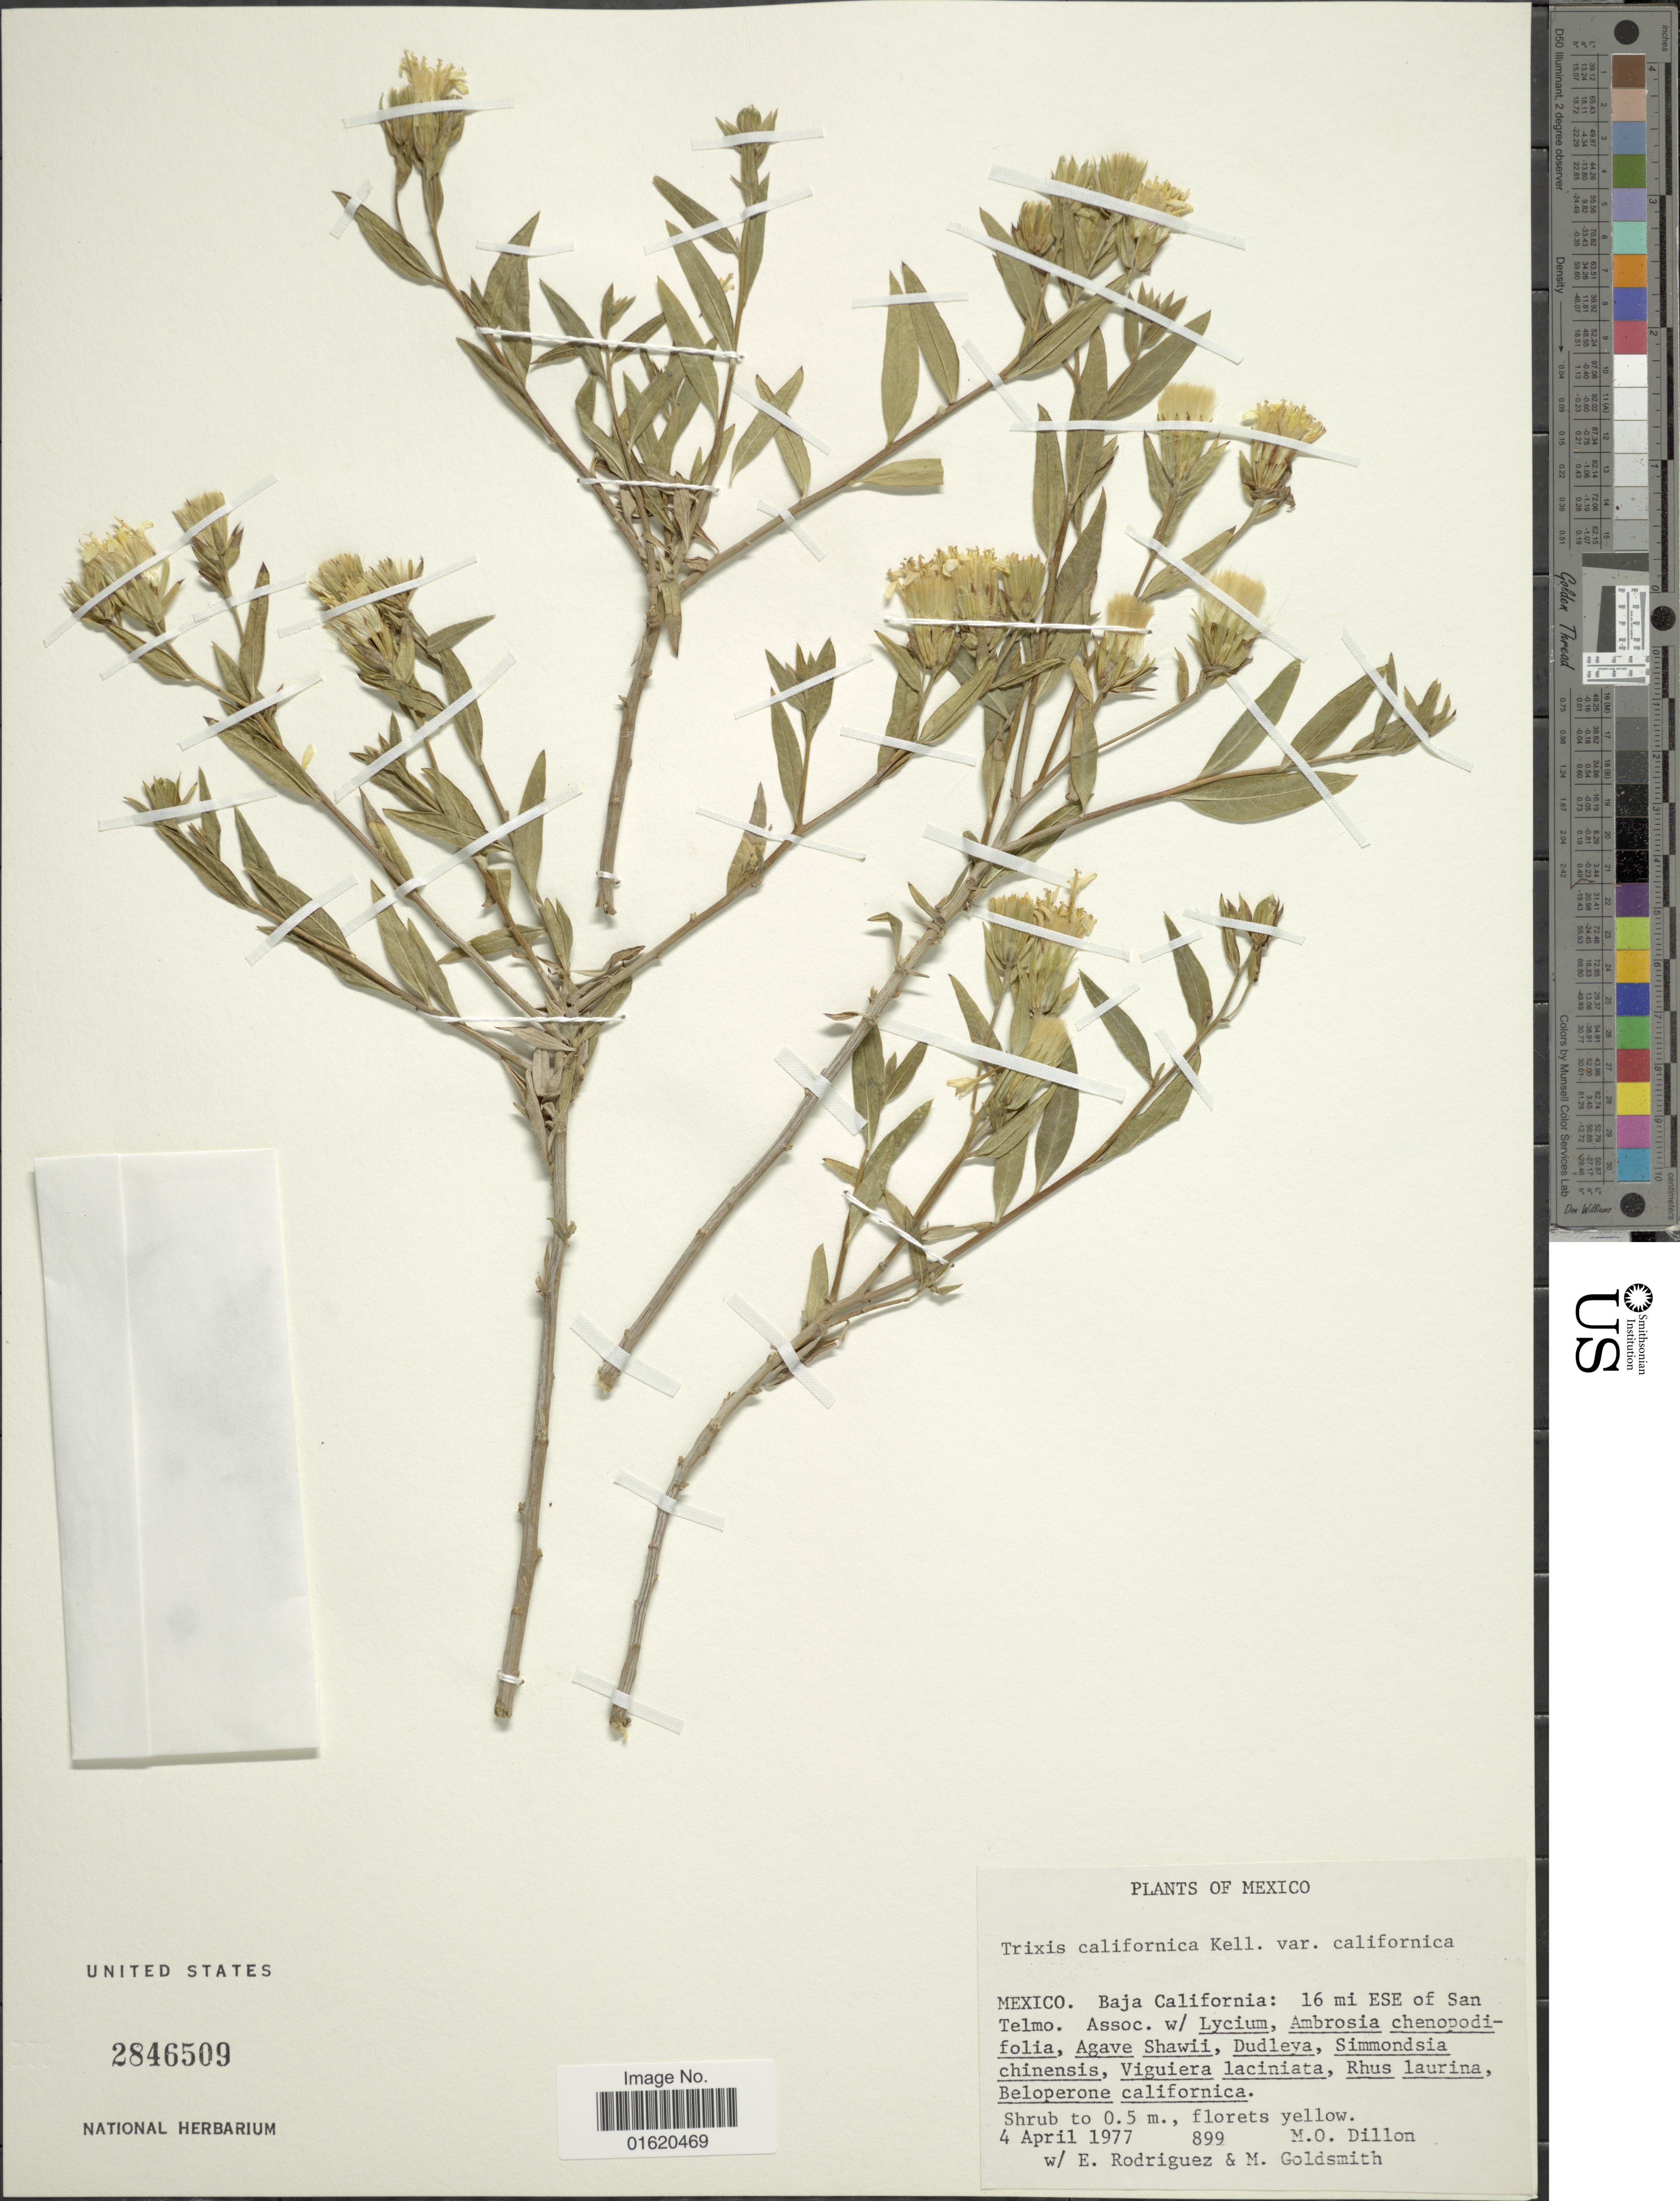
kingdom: Plantae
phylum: Tracheophyta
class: Magnoliopsida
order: Asterales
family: Asteraceae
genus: Trixis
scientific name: Trixis californica var. californica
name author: Kellogg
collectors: M. O. Dillon, E. Rodriguez & M. Goldsmith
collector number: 899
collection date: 1977-04-04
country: Mexico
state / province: Baja California Norte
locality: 16 mi. ESE of San Telmo, shrub to 0.5 m.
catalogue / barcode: US 2846509